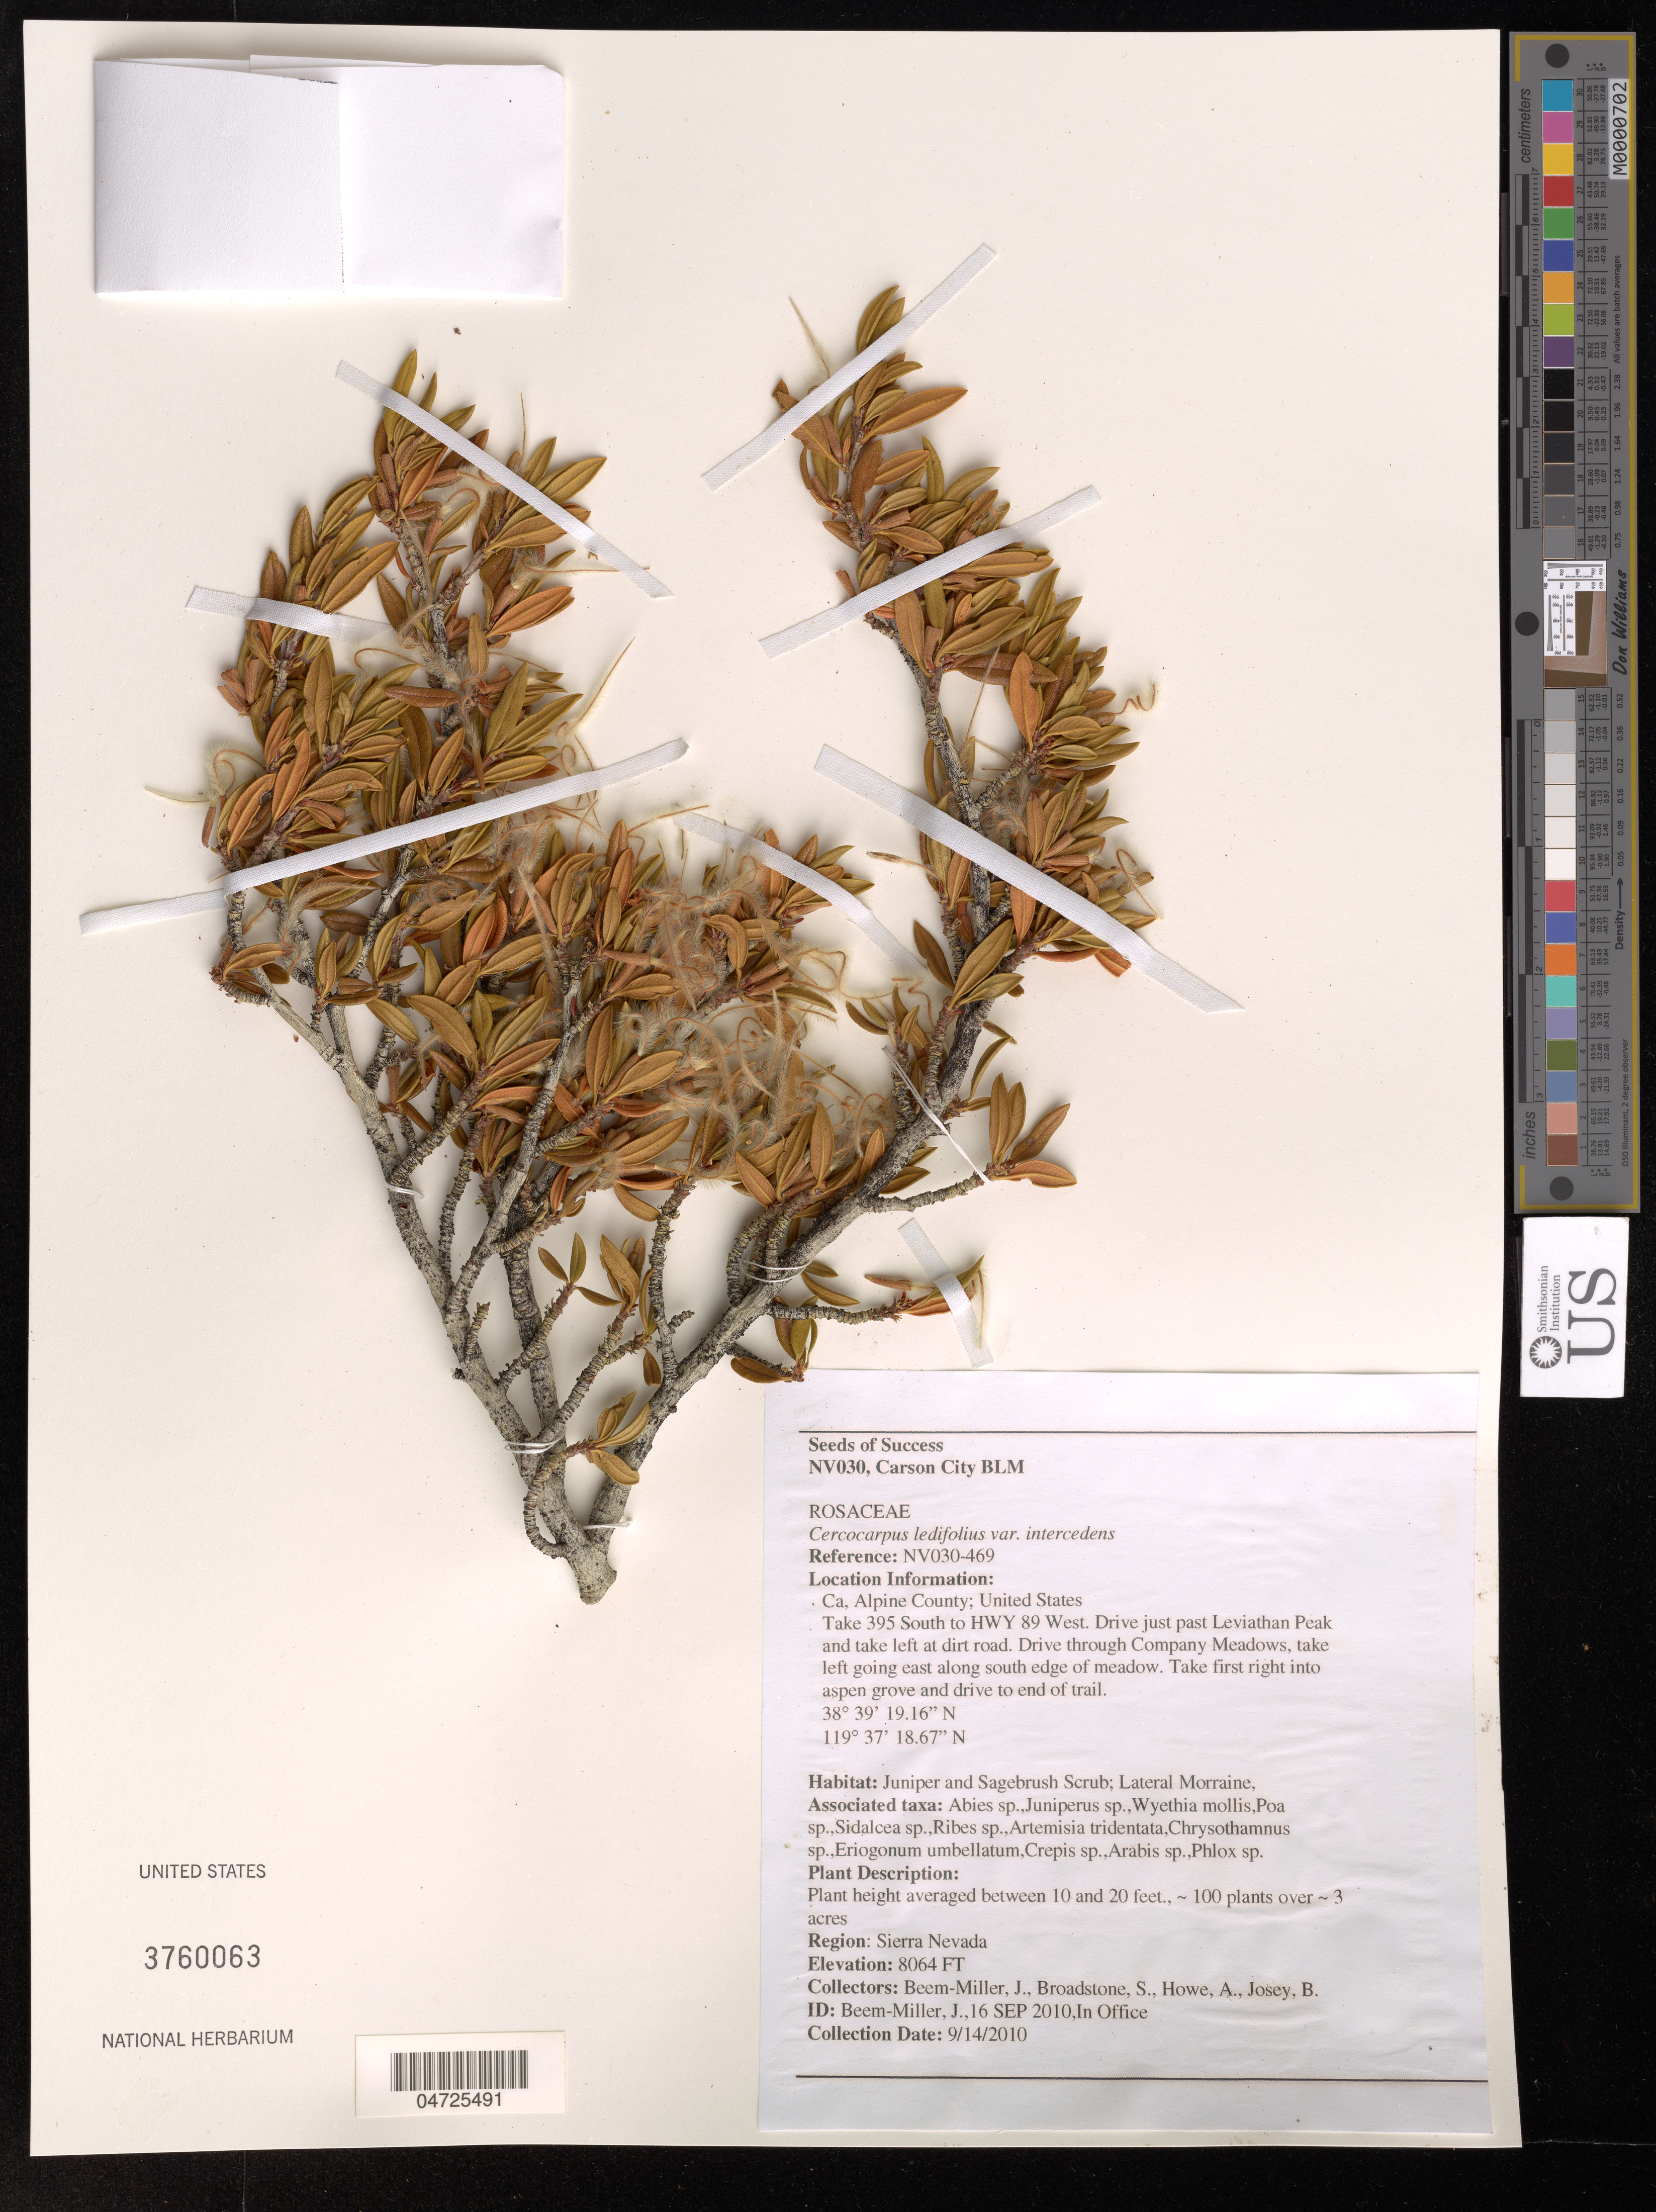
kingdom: Plantae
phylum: Tracheophyta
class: Magnoliopsida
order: Rosales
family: Rosaceae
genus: Cercocarpus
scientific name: Cercocarpus ledifolius var. intercedens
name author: C.K. Schneid.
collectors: J. Beem-Miller, S. Broadstone, A. Howe & B. Josey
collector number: NV030-469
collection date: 2010-09-14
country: United States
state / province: California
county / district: Alpine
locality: Ca, Alpine County. Take 395 South to HWY 89 West. Drive just past Leviathan Peak and take left at dirt road. Drive through Company Meadows, take left going east along south edge of meadow. Take first right into aspen grove and drive to end of trail. Region: Sierra Nevada.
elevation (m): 2458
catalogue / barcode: US 3760063